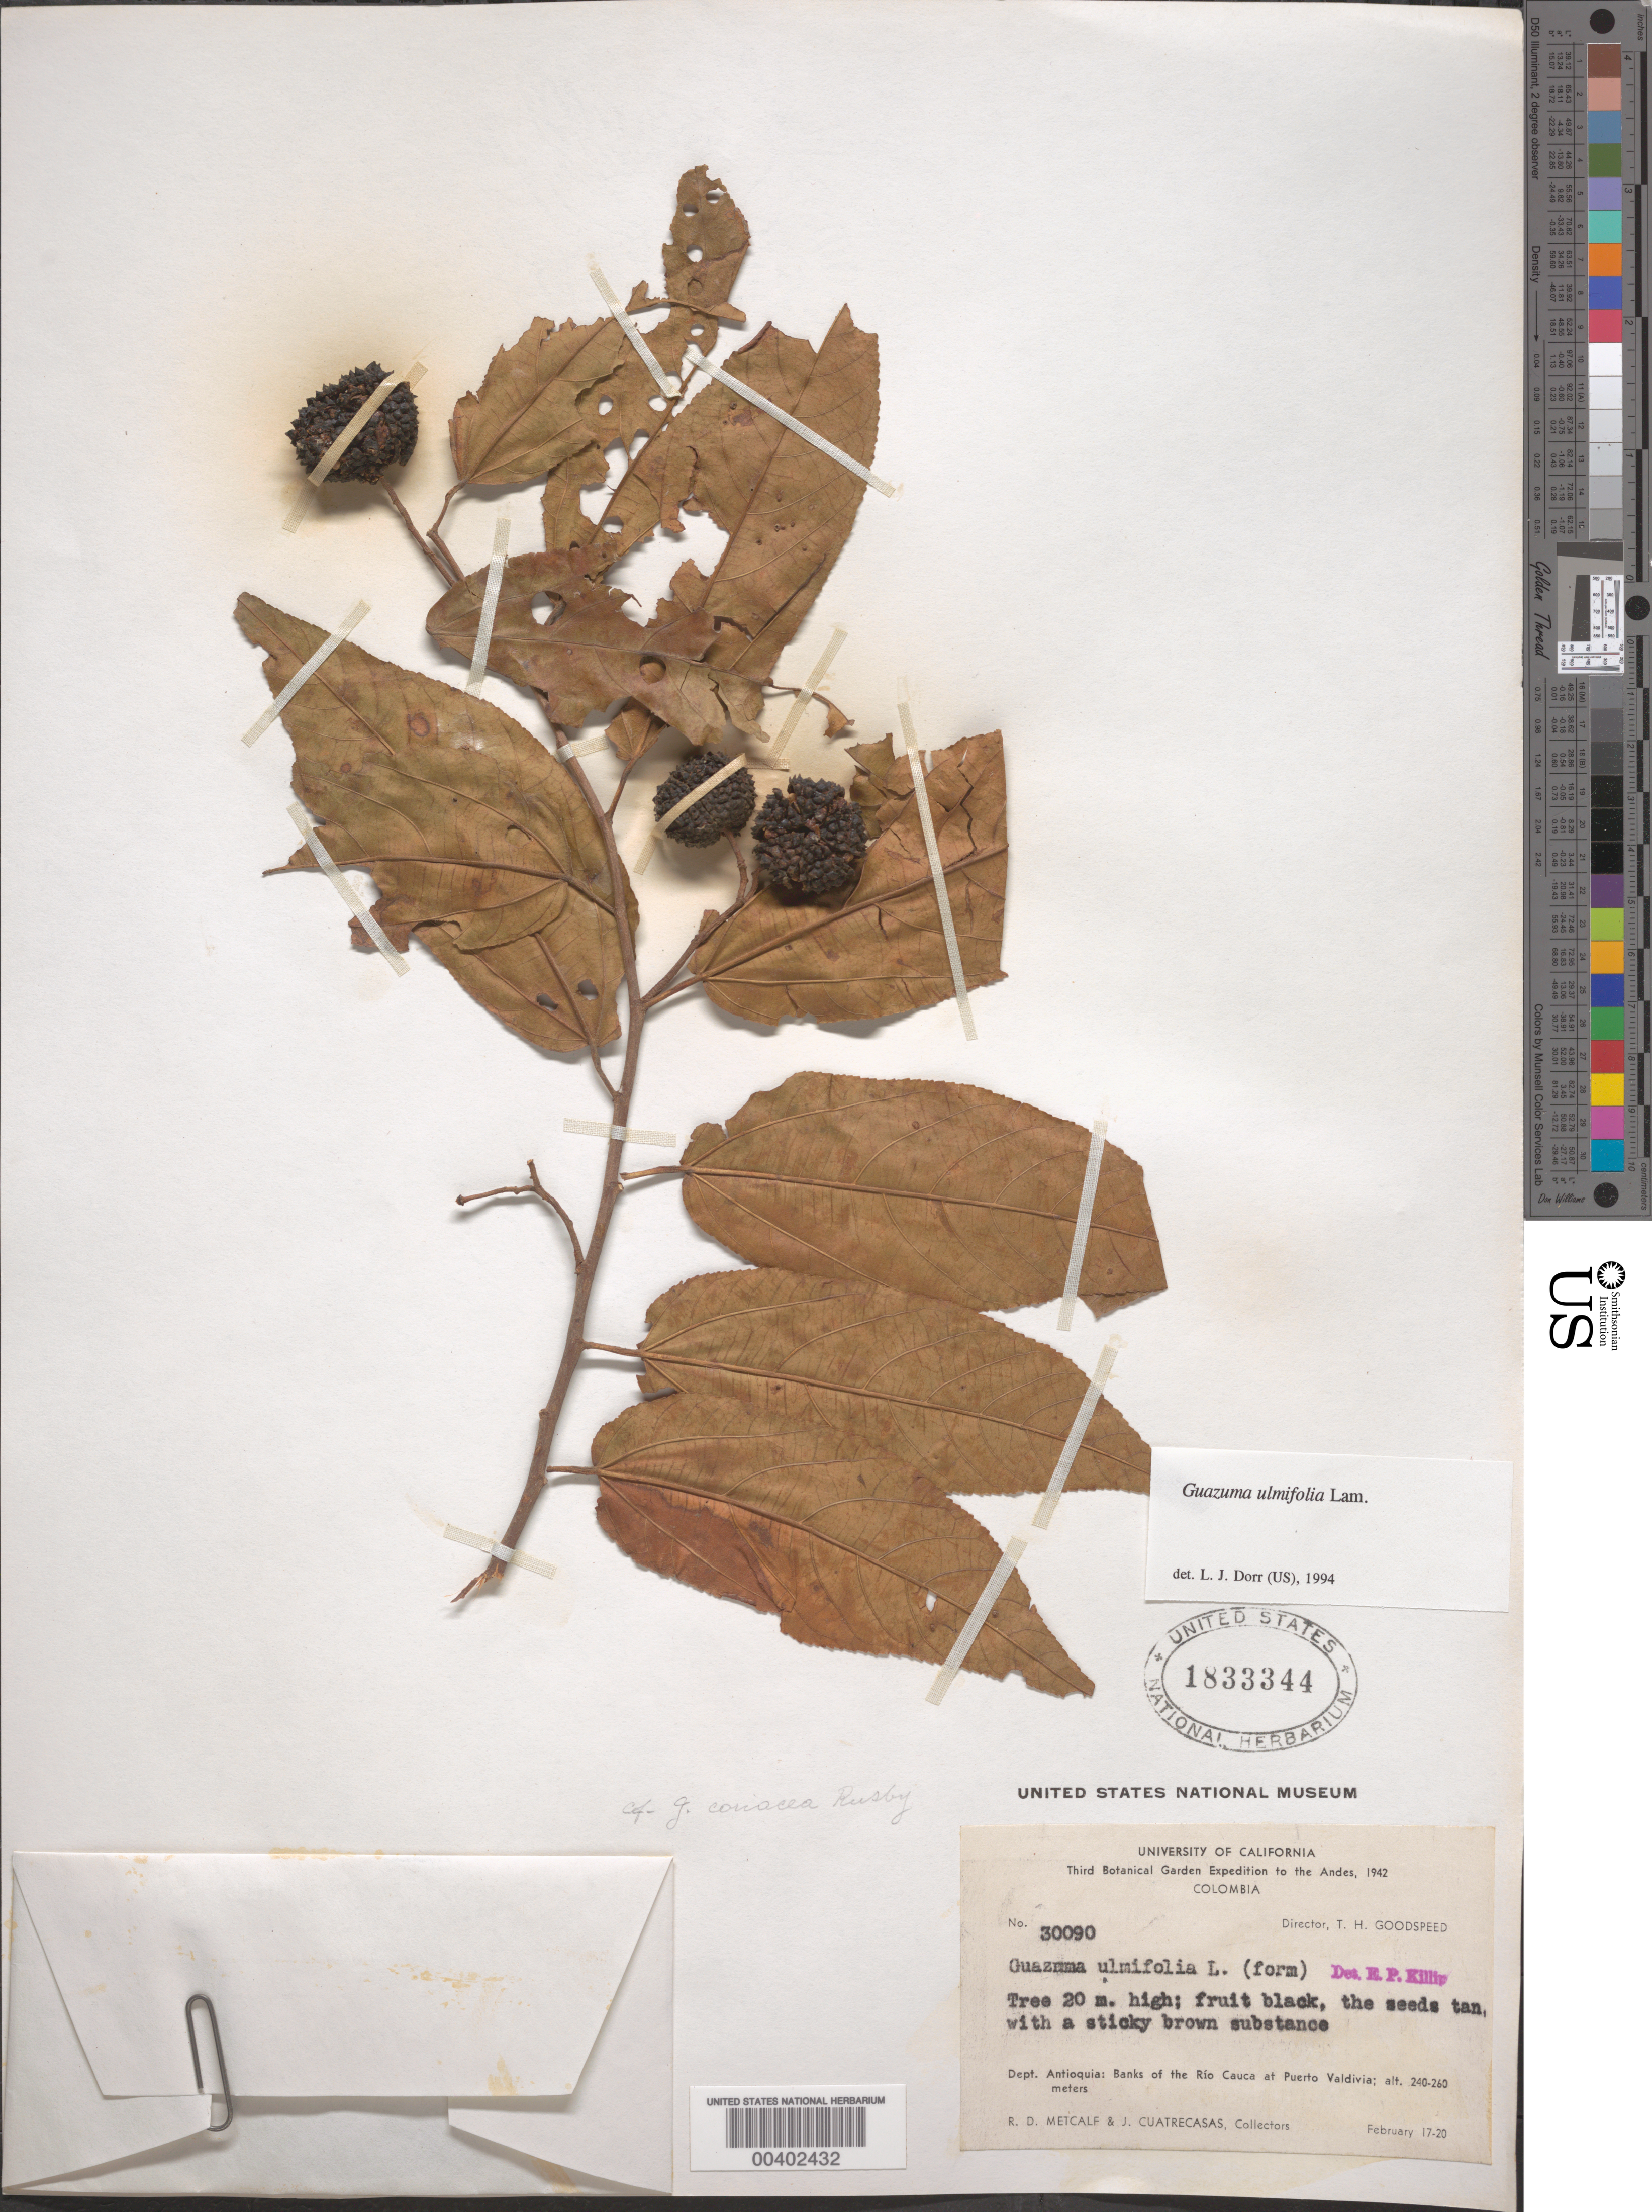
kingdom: Plantae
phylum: Tracheophyta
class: Magnoliopsida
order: Malvales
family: Malvaceae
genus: Guazuma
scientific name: Guazuma ulmifolia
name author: Lam.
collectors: R. D. Metcalf & J. Cuatrecasas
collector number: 30090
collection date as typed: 17 Feb 1942 to 20 Feb 1942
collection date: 1942-02-17/1942-02-20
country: Colombia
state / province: Antioquia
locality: Banks of the Río Cauca at Puerto Valdivia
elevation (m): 240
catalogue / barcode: US 1833344